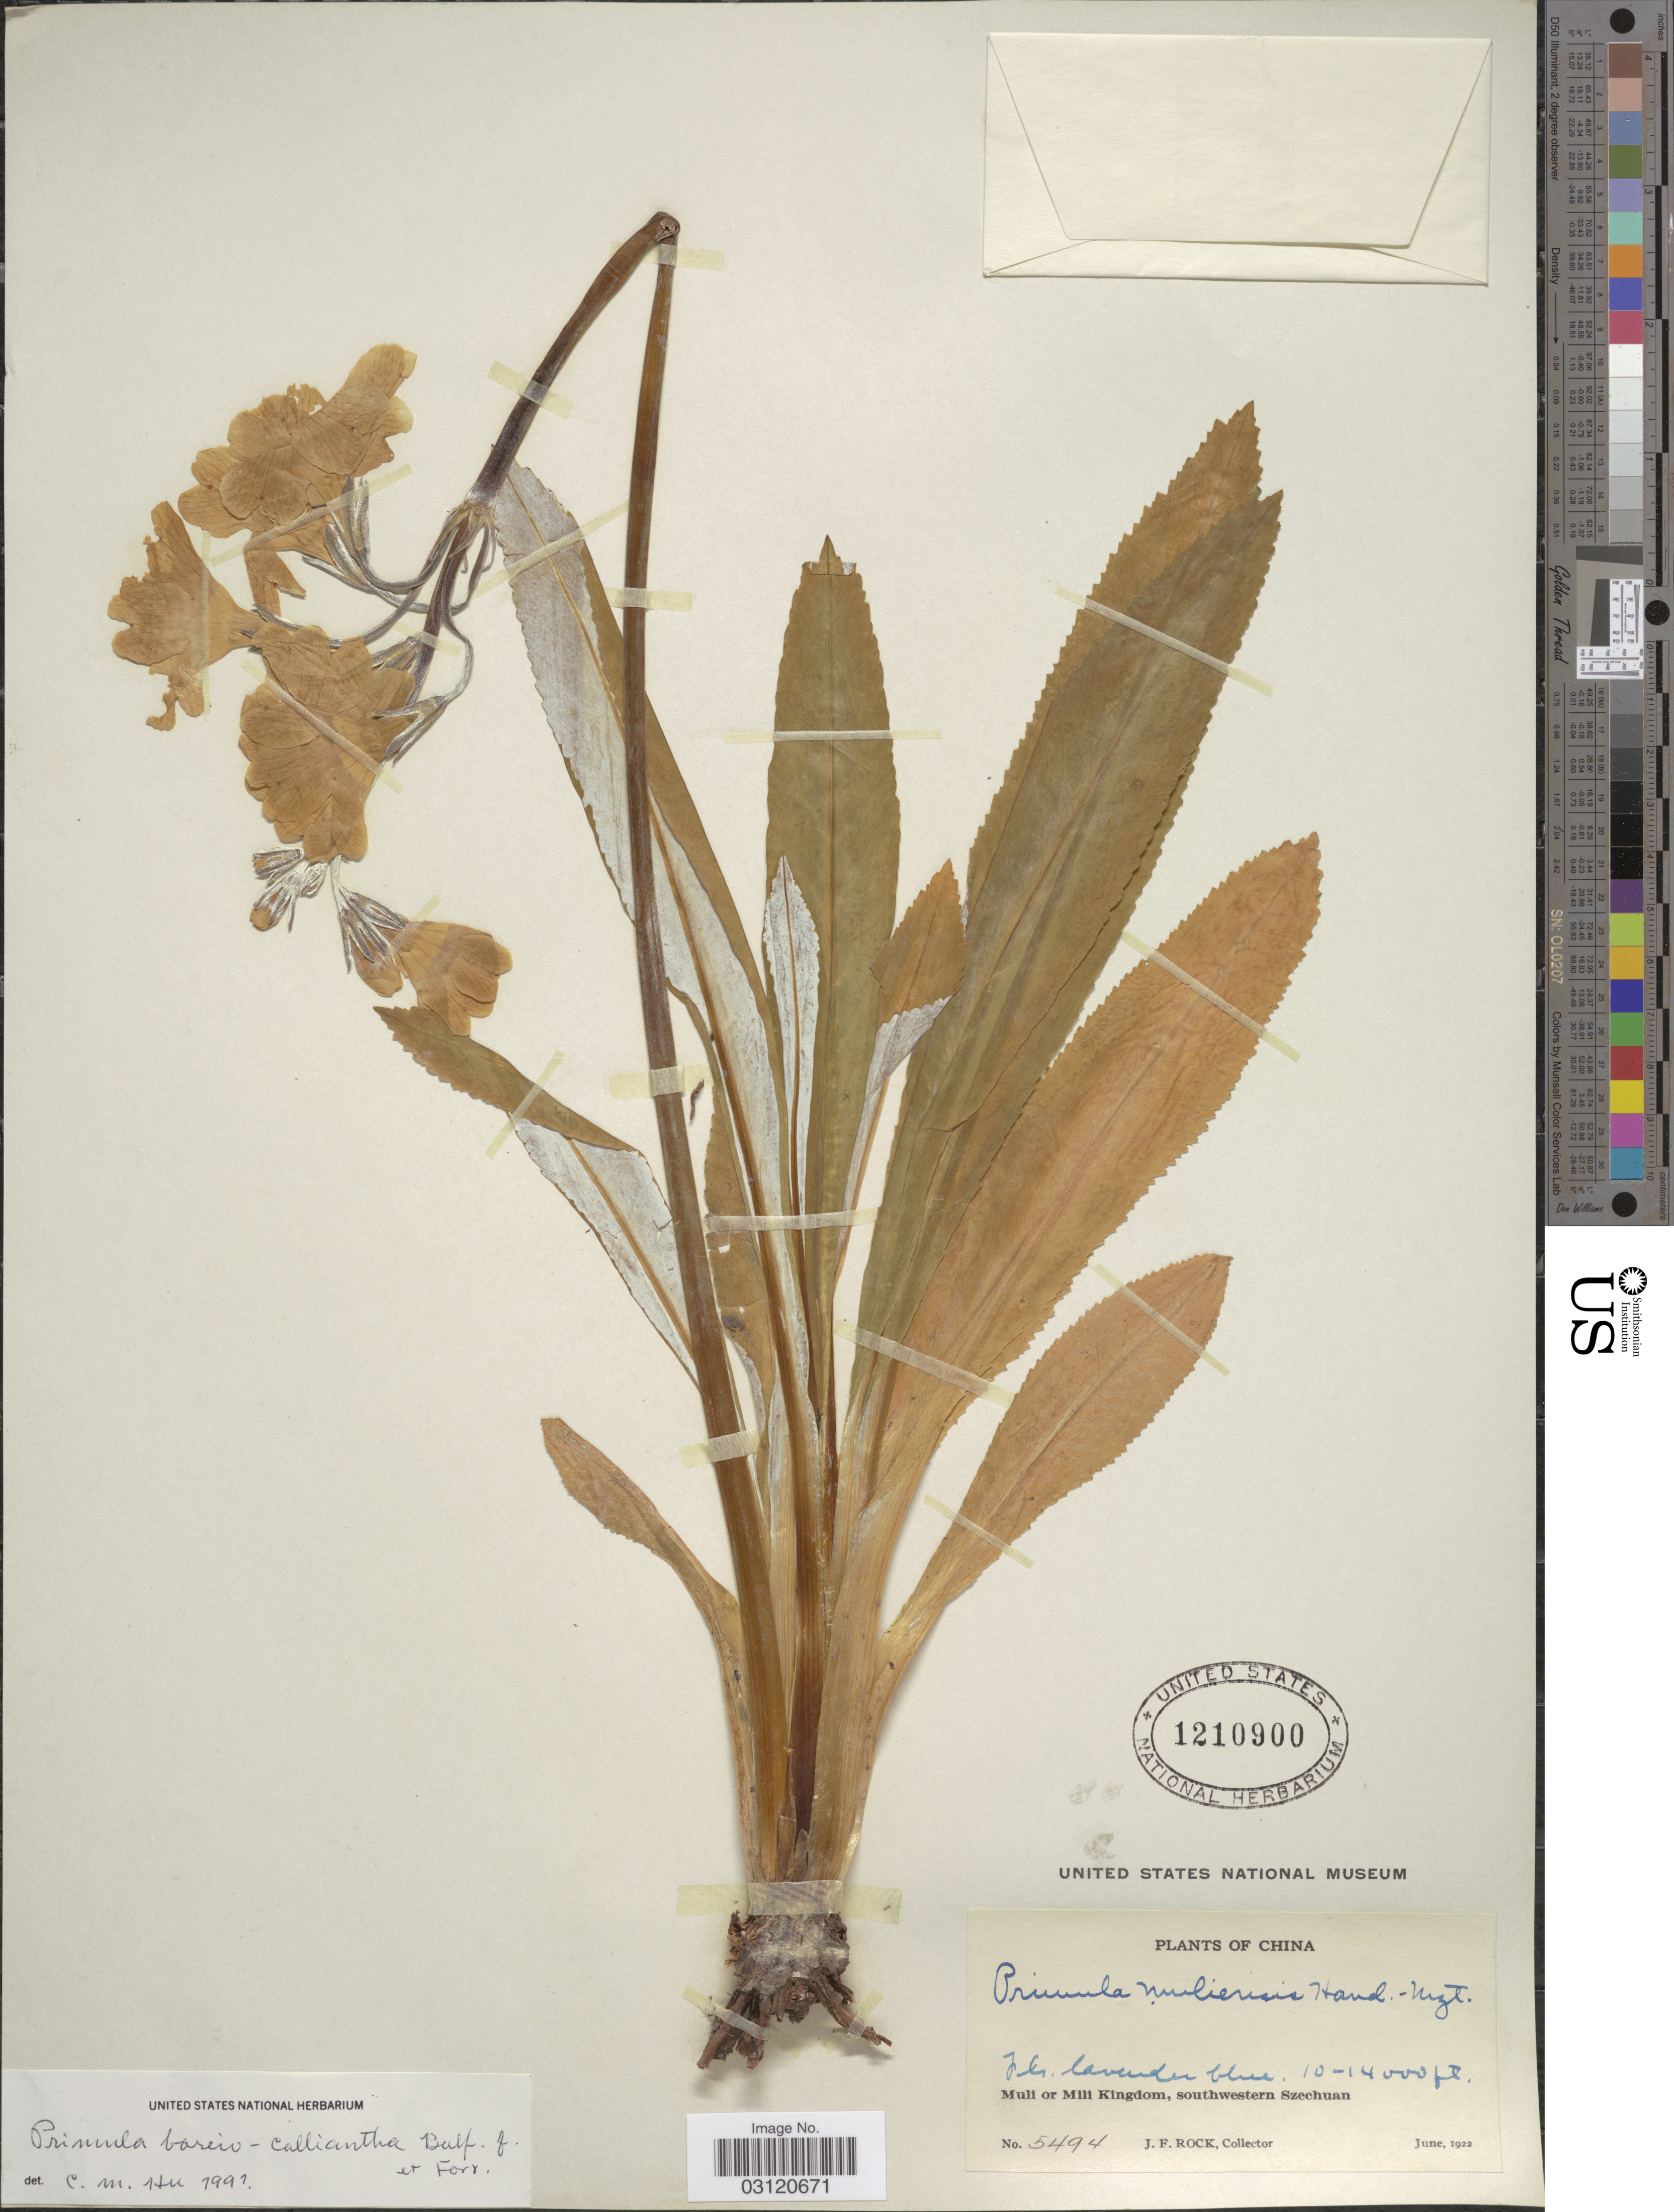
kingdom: Plantae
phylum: Tracheophyta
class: Magnoliopsida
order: Ericales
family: Primulaceae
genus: Primula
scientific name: Primula boreiocalliantha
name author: Balf. f. & Forrest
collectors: J. Rock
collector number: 5494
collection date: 1922-06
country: China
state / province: Sichuan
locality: Muli or Mili Kingdom, southwestern Szechuan.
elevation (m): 3048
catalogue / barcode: US 1210900